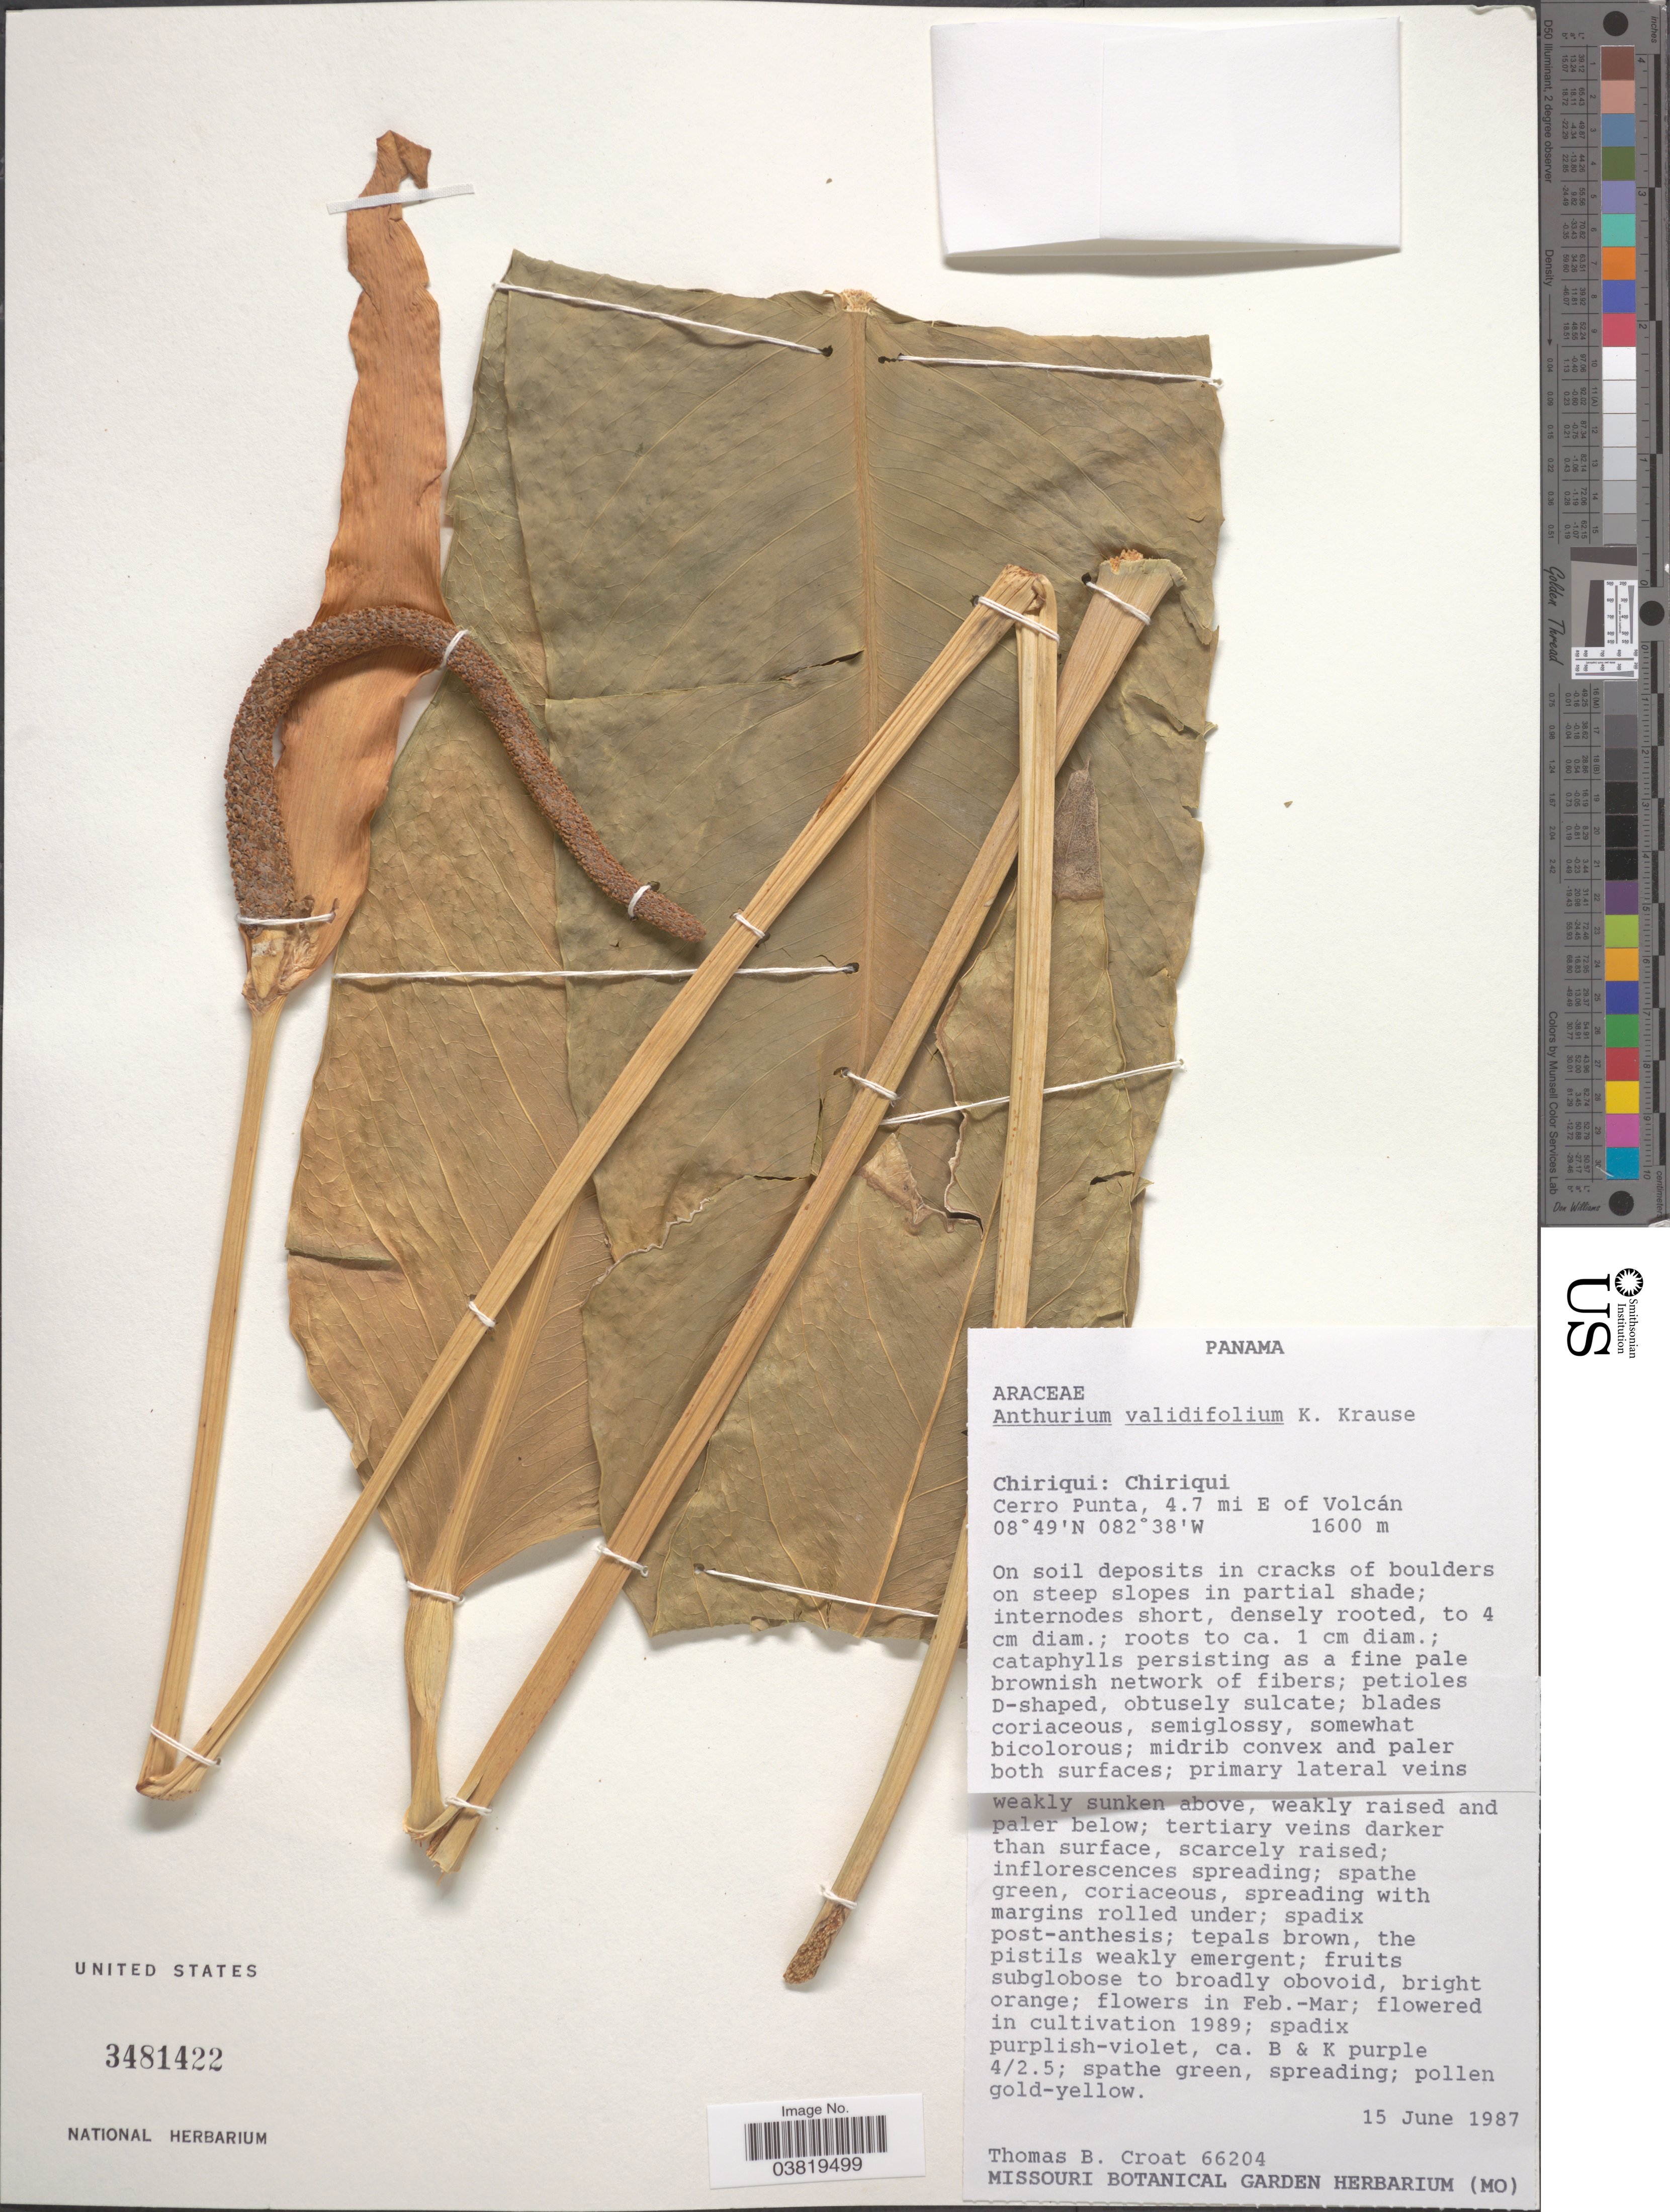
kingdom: Plantae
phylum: Tracheophyta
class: Liliopsida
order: Alismatales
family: Araceae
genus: Anthurium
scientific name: Anthurium validifolium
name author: K. Krause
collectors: T. B. Croat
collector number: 66204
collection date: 1987-06-15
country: Panama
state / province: Chiriqui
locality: Chiriqui. Cerro Punta, 4.7 mi E of Volcán.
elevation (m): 1600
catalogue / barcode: US 3481422